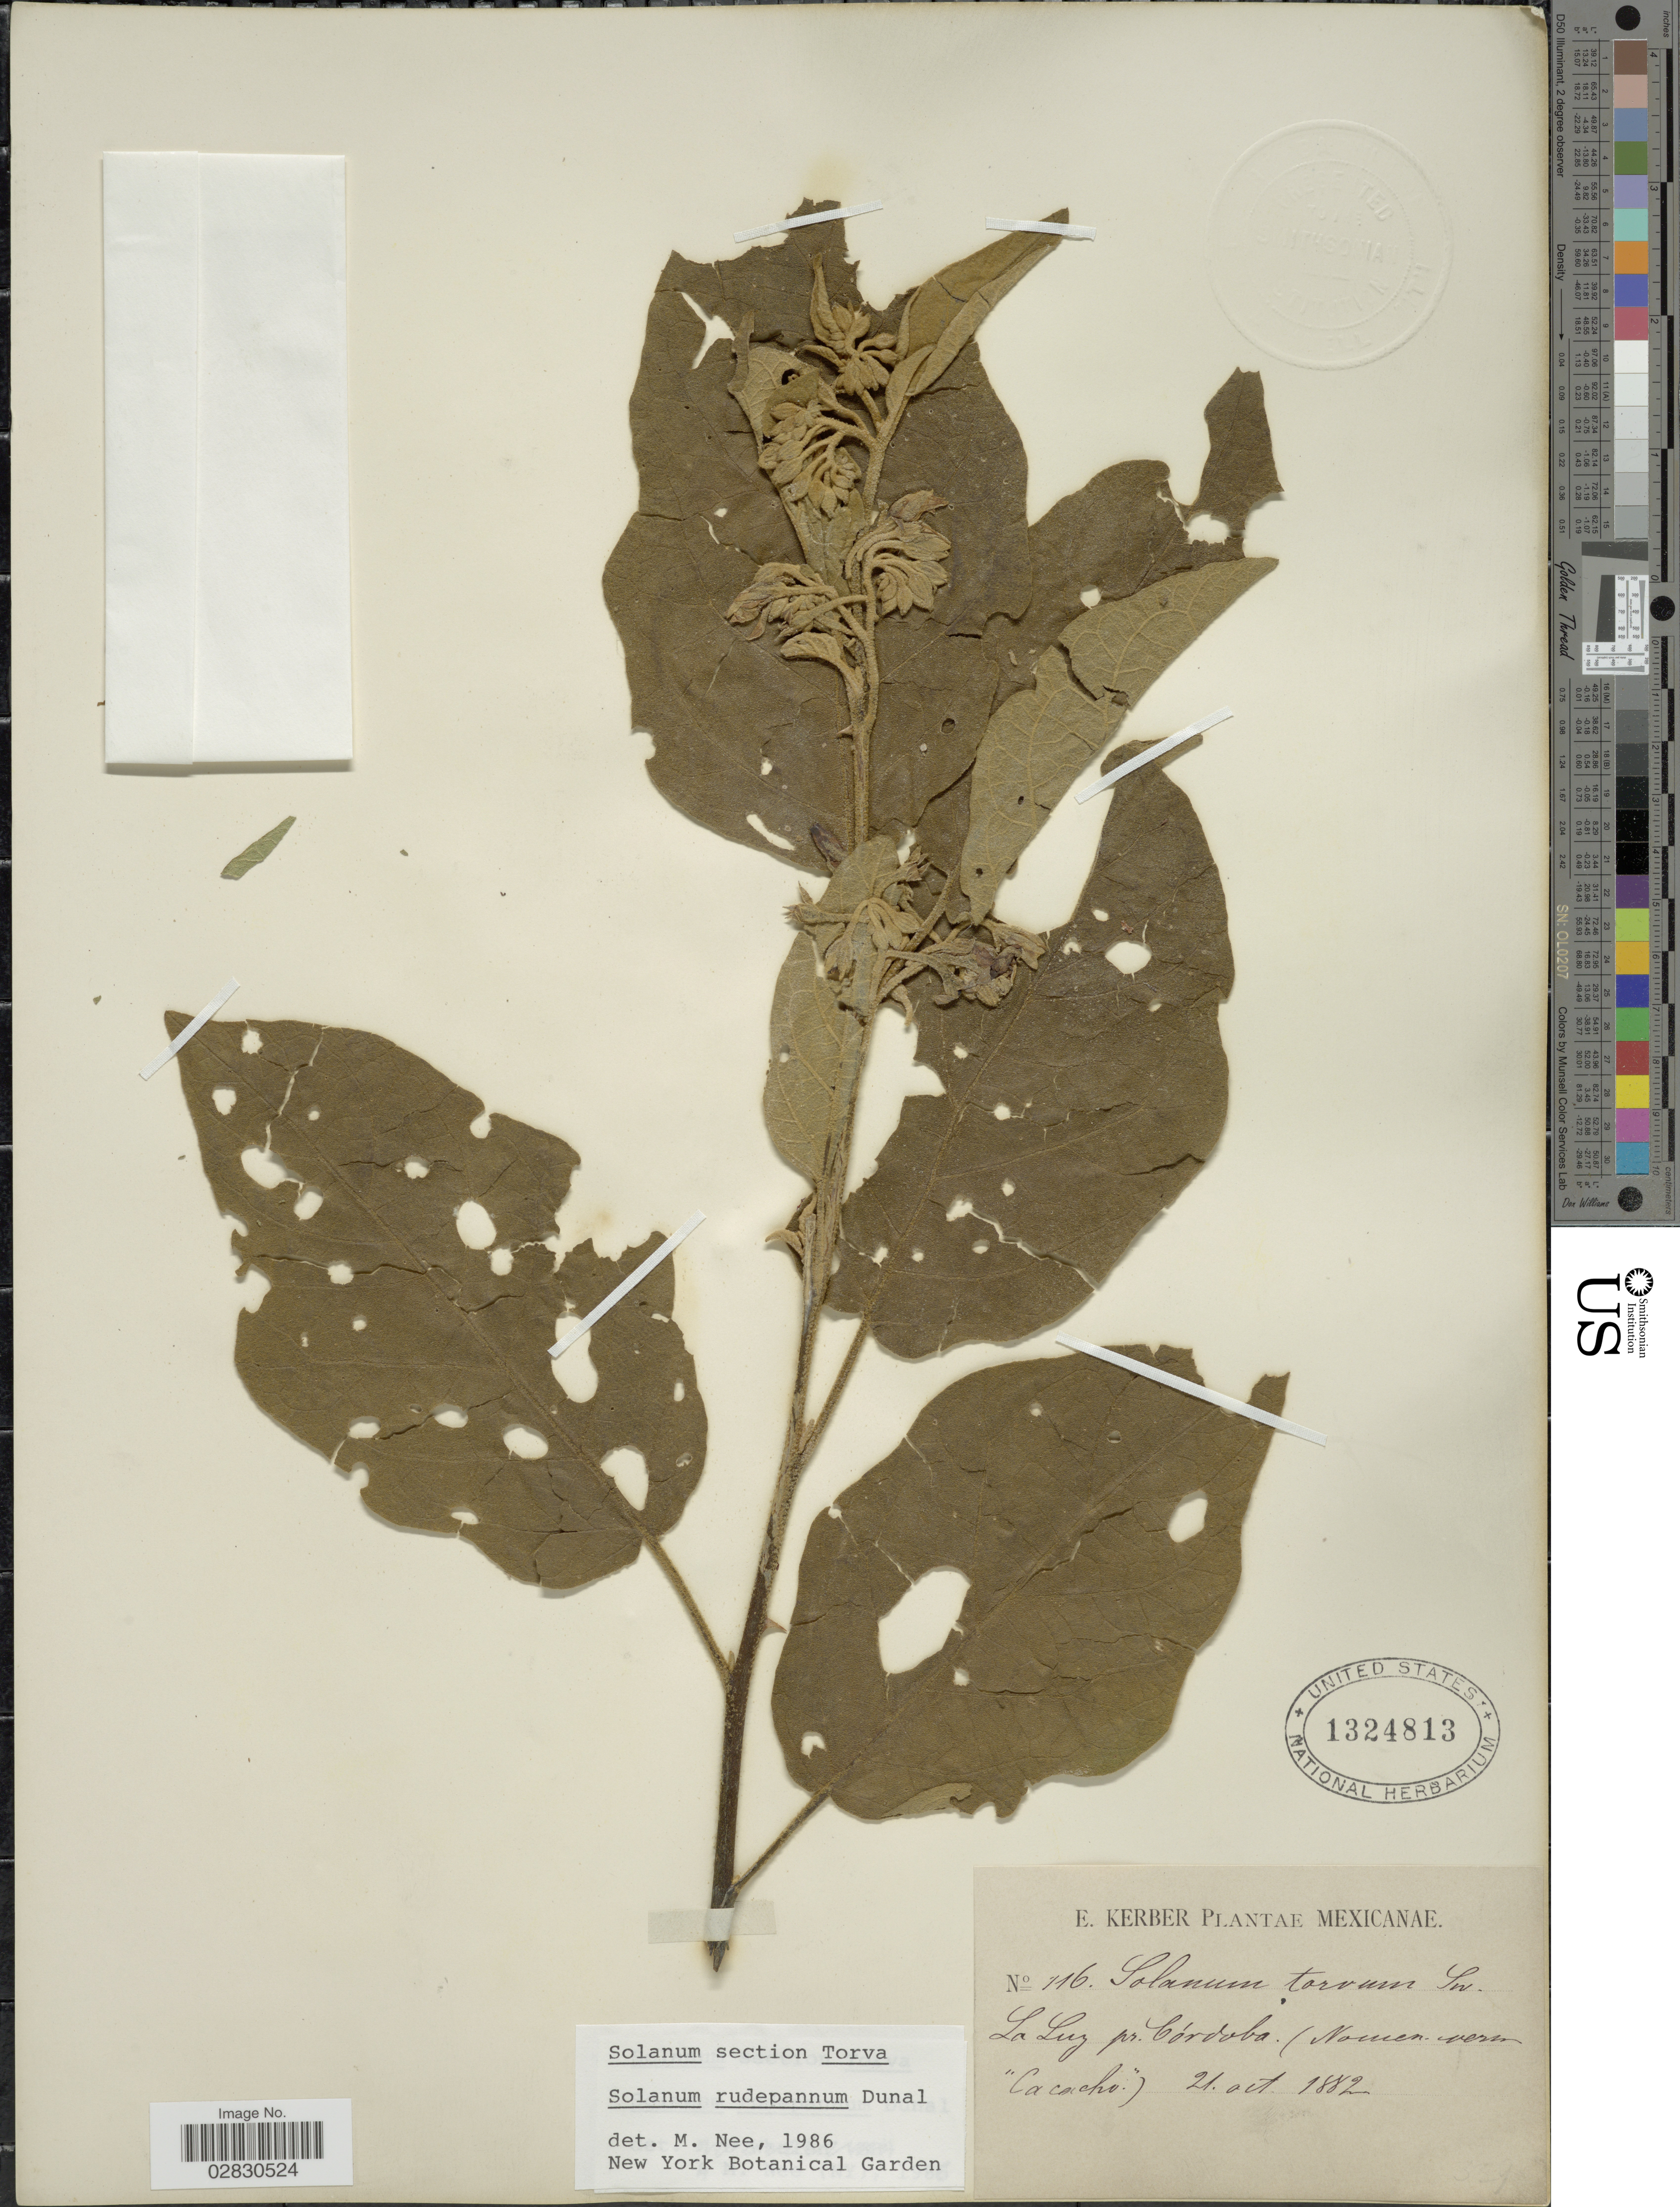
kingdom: Plantae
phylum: Tracheophyta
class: Magnoliopsida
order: Solanales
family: Solanaceae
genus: Solanum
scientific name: Solanum rudepannum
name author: Dunal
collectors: E. Kerber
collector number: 116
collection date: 1882-10-21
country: Mexico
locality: La Luz pr. Córdoba.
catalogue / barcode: US 1324813